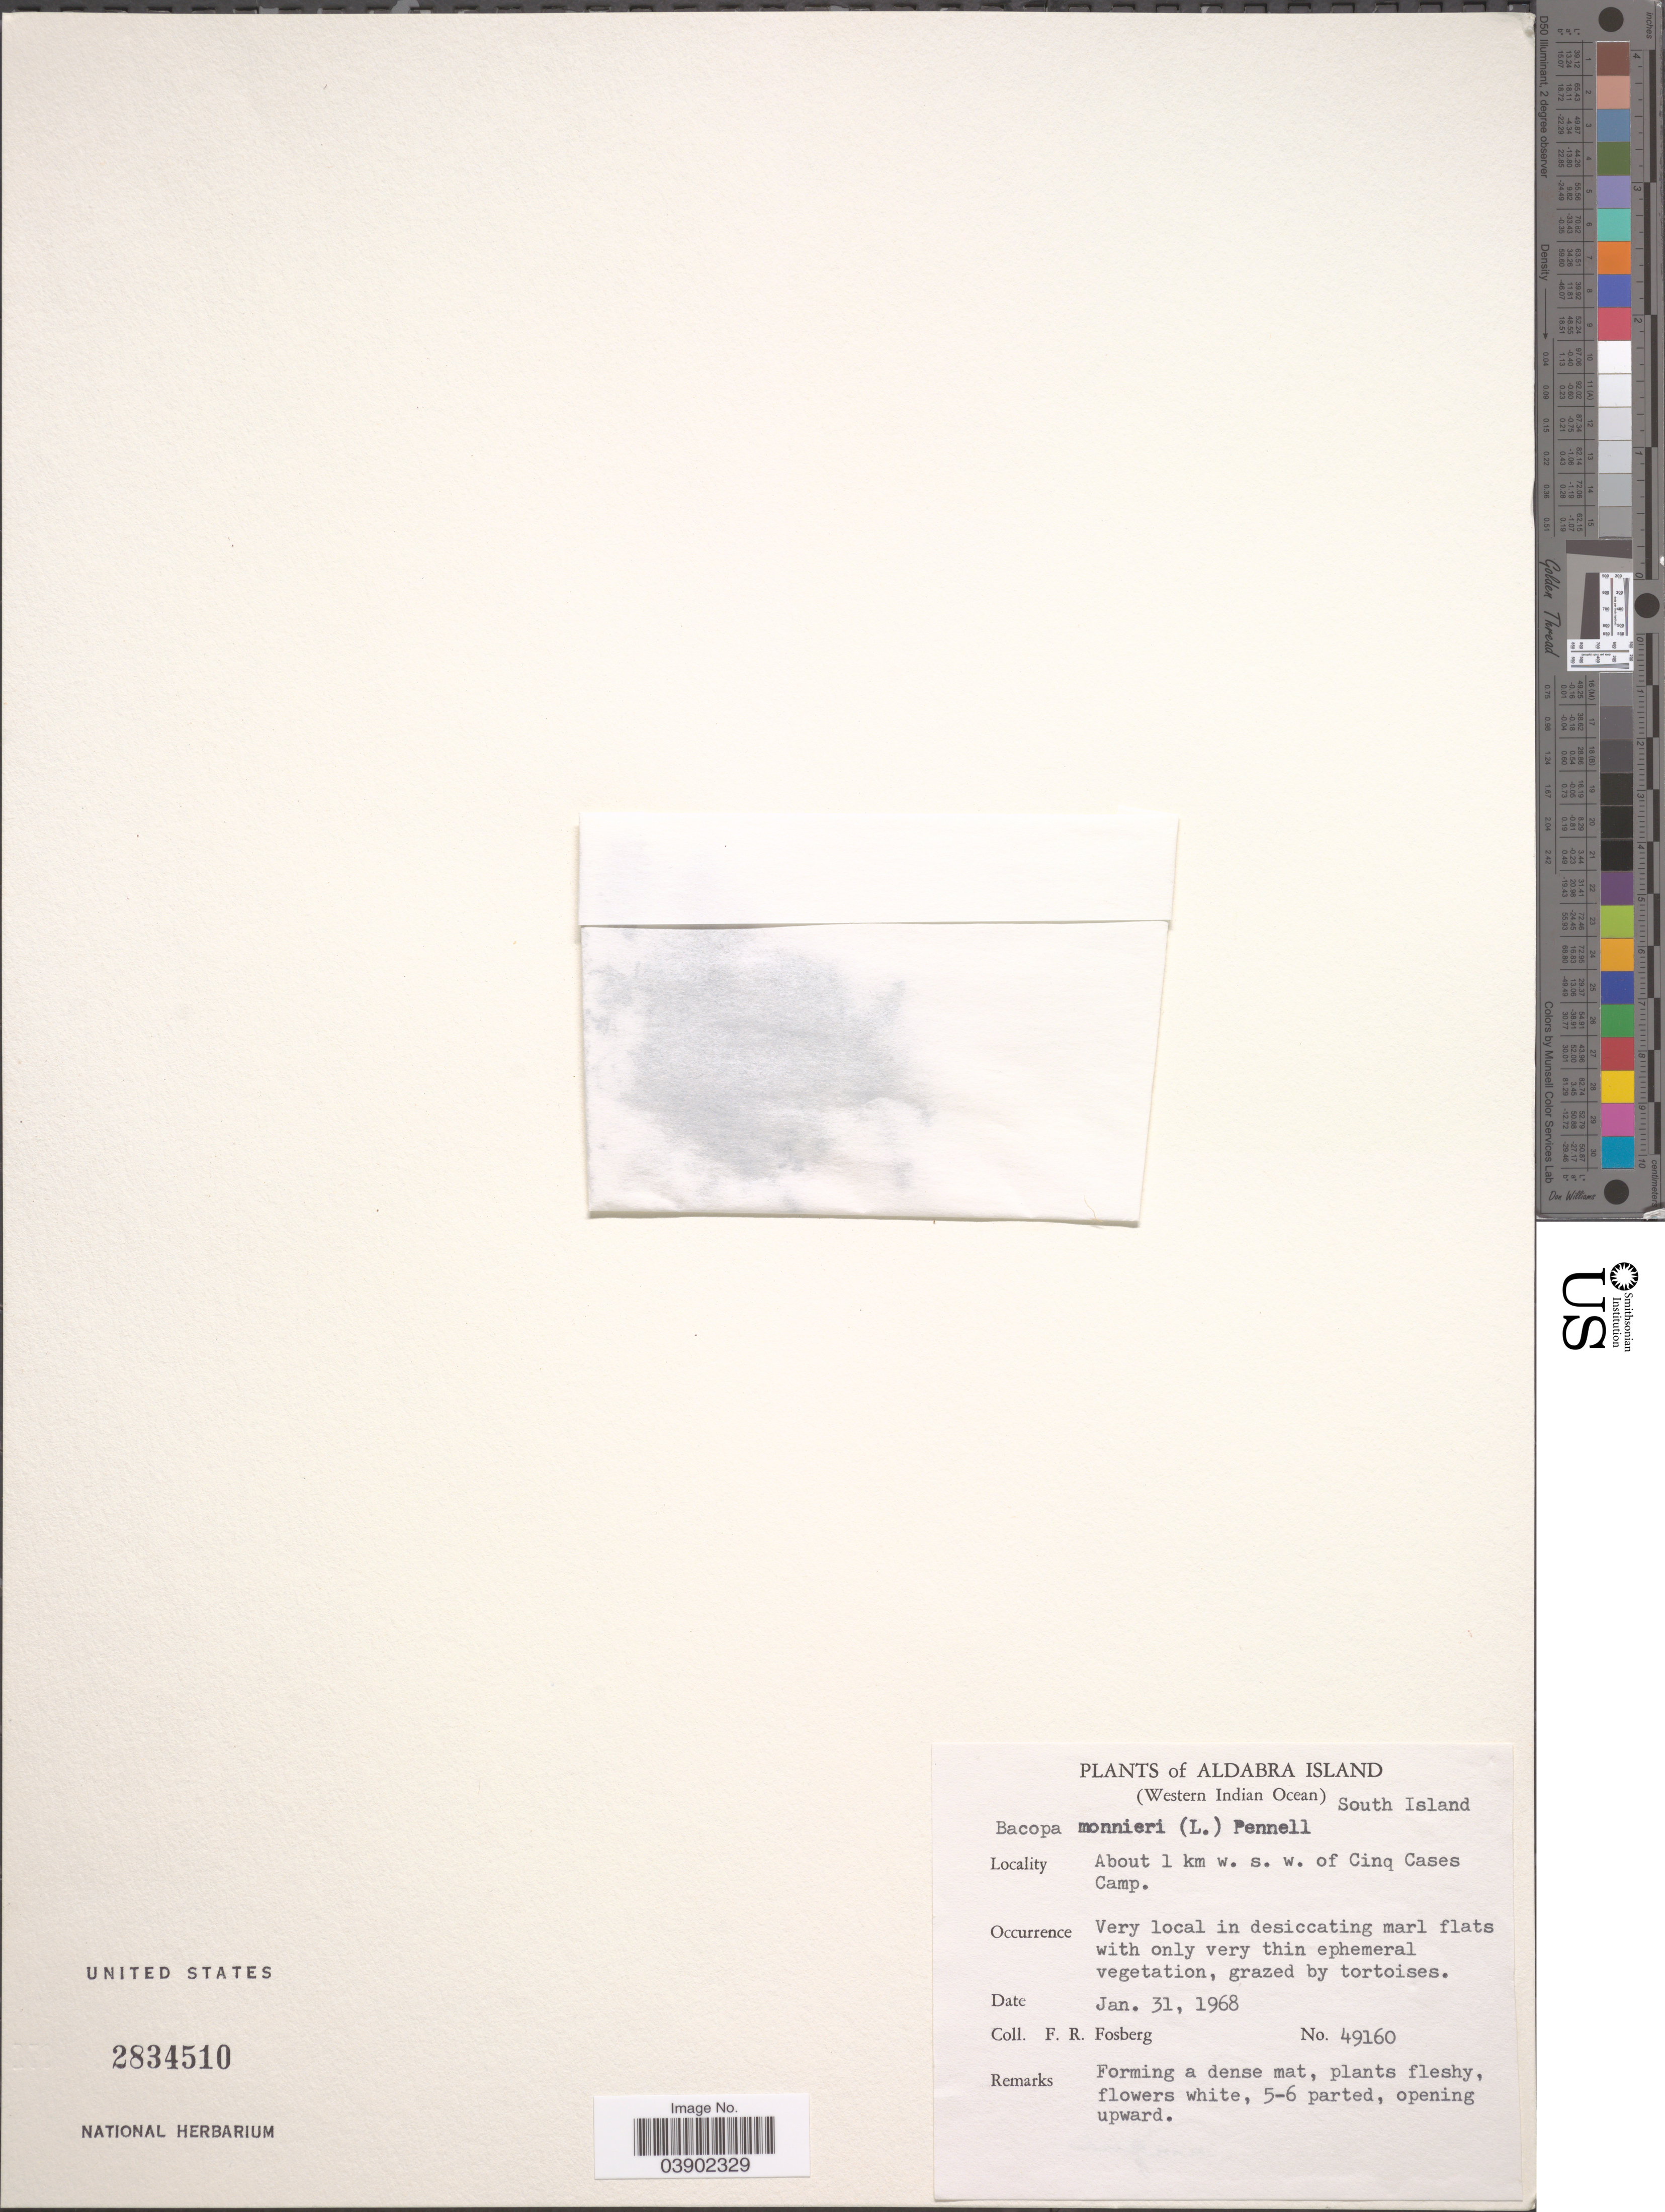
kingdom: Plantae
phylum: Tracheophyta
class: Magnoliopsida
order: Lamiales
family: Plantaginaceae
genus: Bacopa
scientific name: Bacopa monnieri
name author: (L.) Wettst.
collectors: F. R. Fosberg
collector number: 49160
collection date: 1968-01-31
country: Seychelles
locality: Aldabra Island (Western Indian Ocean). South Island. About 1 km w.s.w. of Cinq Cases Camp.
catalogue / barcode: US 2834510